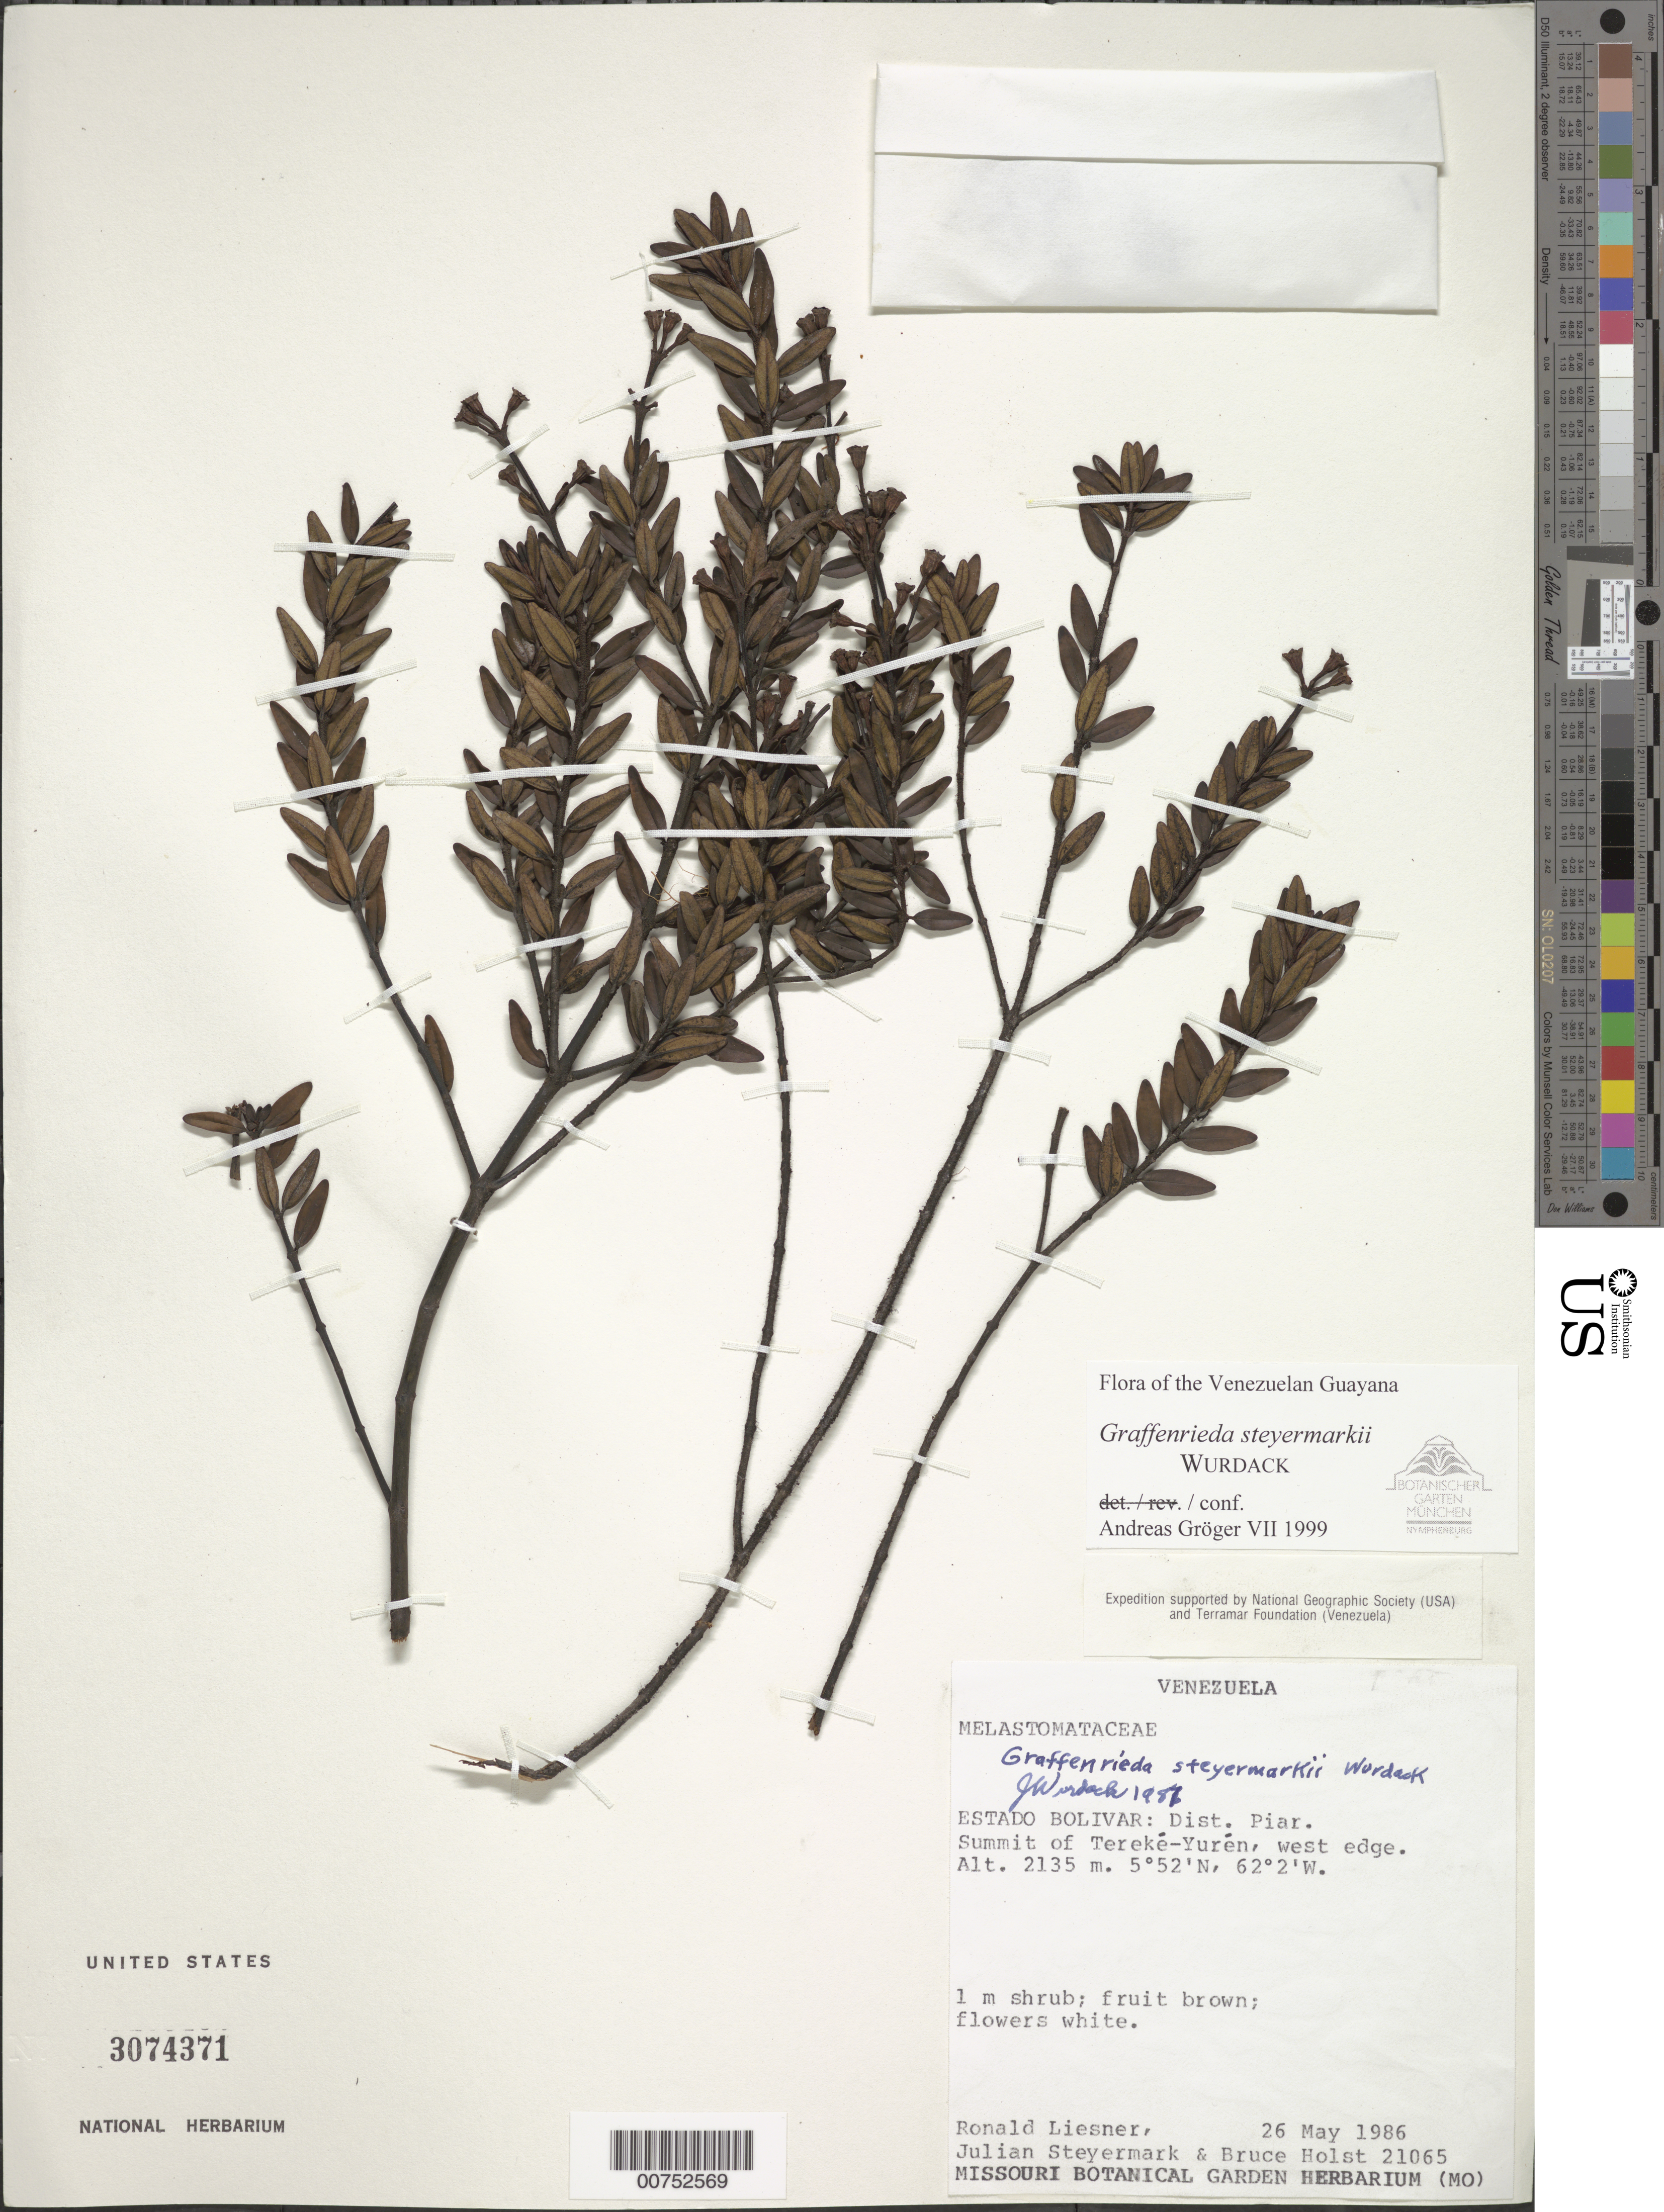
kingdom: Plantae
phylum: Tracheophyta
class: Magnoliopsida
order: Myrtales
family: Melastomataceae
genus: Graffenrieda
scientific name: Graffenrieda steyermarkii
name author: Wurdack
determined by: Gröger, A.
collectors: R. L. Liesner, J. Steyermark & B. Holst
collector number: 21065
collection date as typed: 26-May-86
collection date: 1986-05-26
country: Venezuela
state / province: Bolívar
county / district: Piar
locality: Tereké-Yurén summit, west edge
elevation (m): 2135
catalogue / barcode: US 3074371